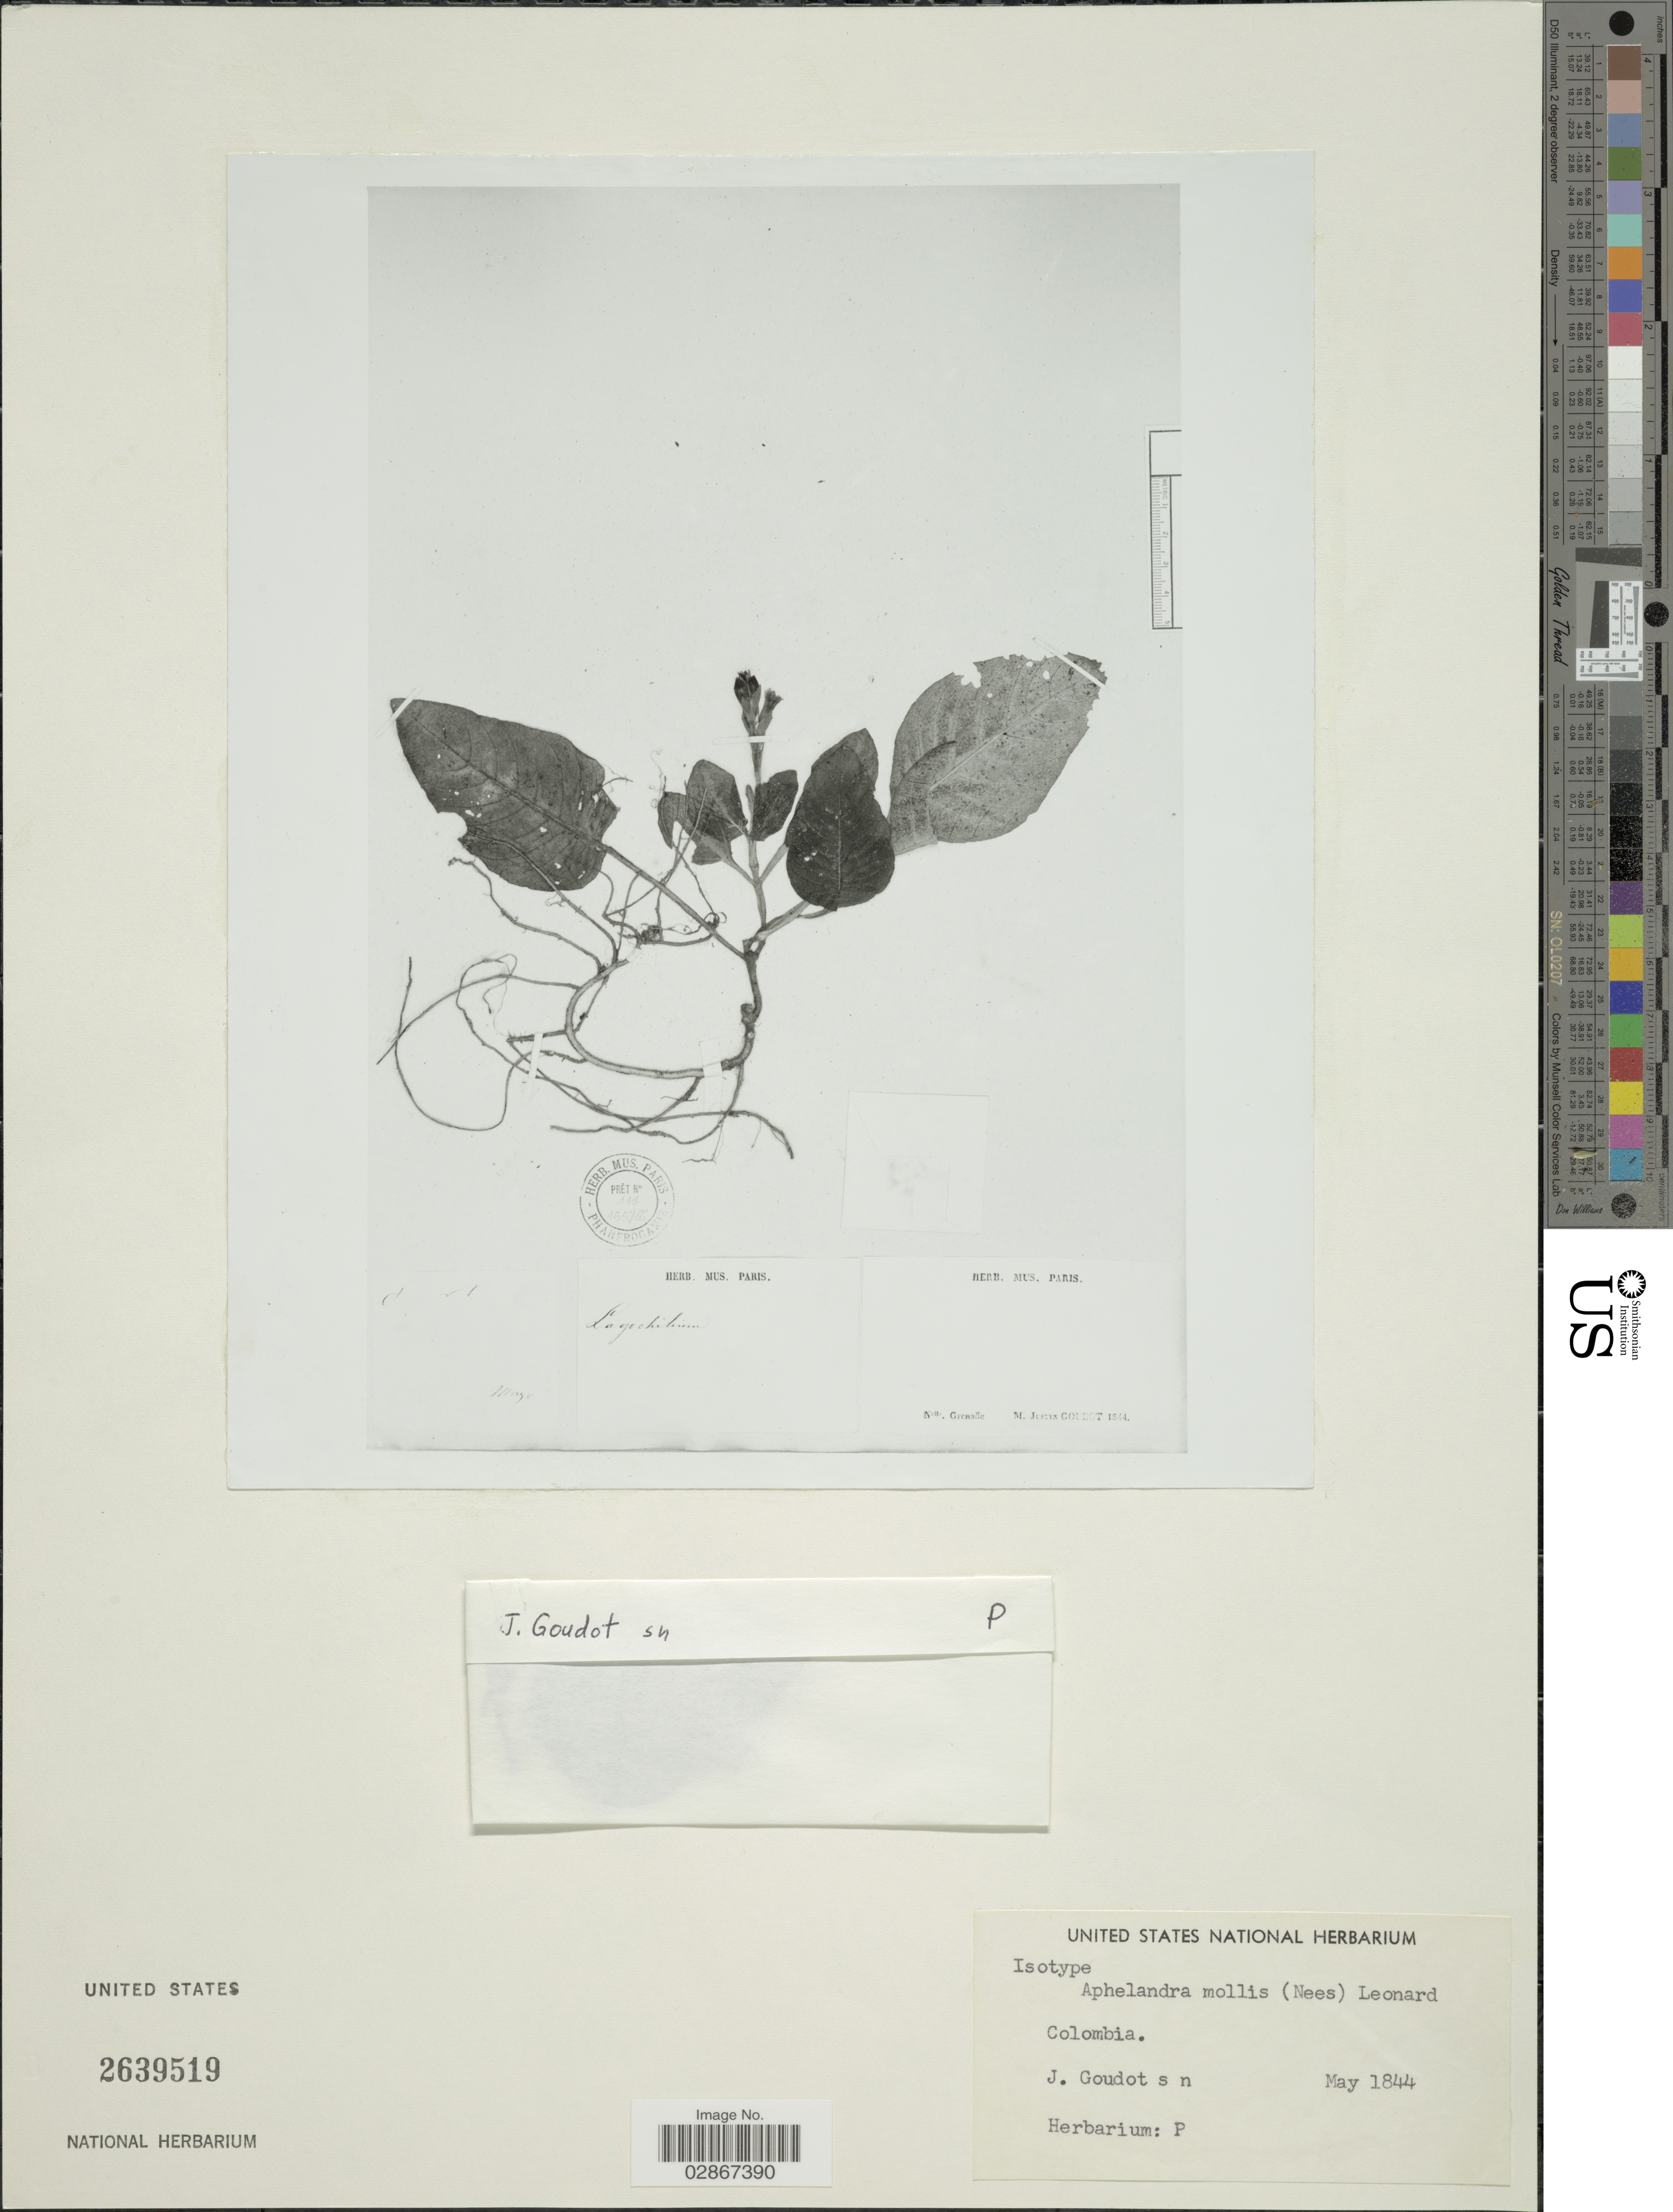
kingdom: Plantae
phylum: Tracheophyta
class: Magnoliopsida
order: Lamiales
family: Acanthaceae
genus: Aphelandra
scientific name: Aphelandra mollis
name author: (Nees) Leonard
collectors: J. Goudot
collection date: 1844-05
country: Colombia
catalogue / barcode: US 2639519